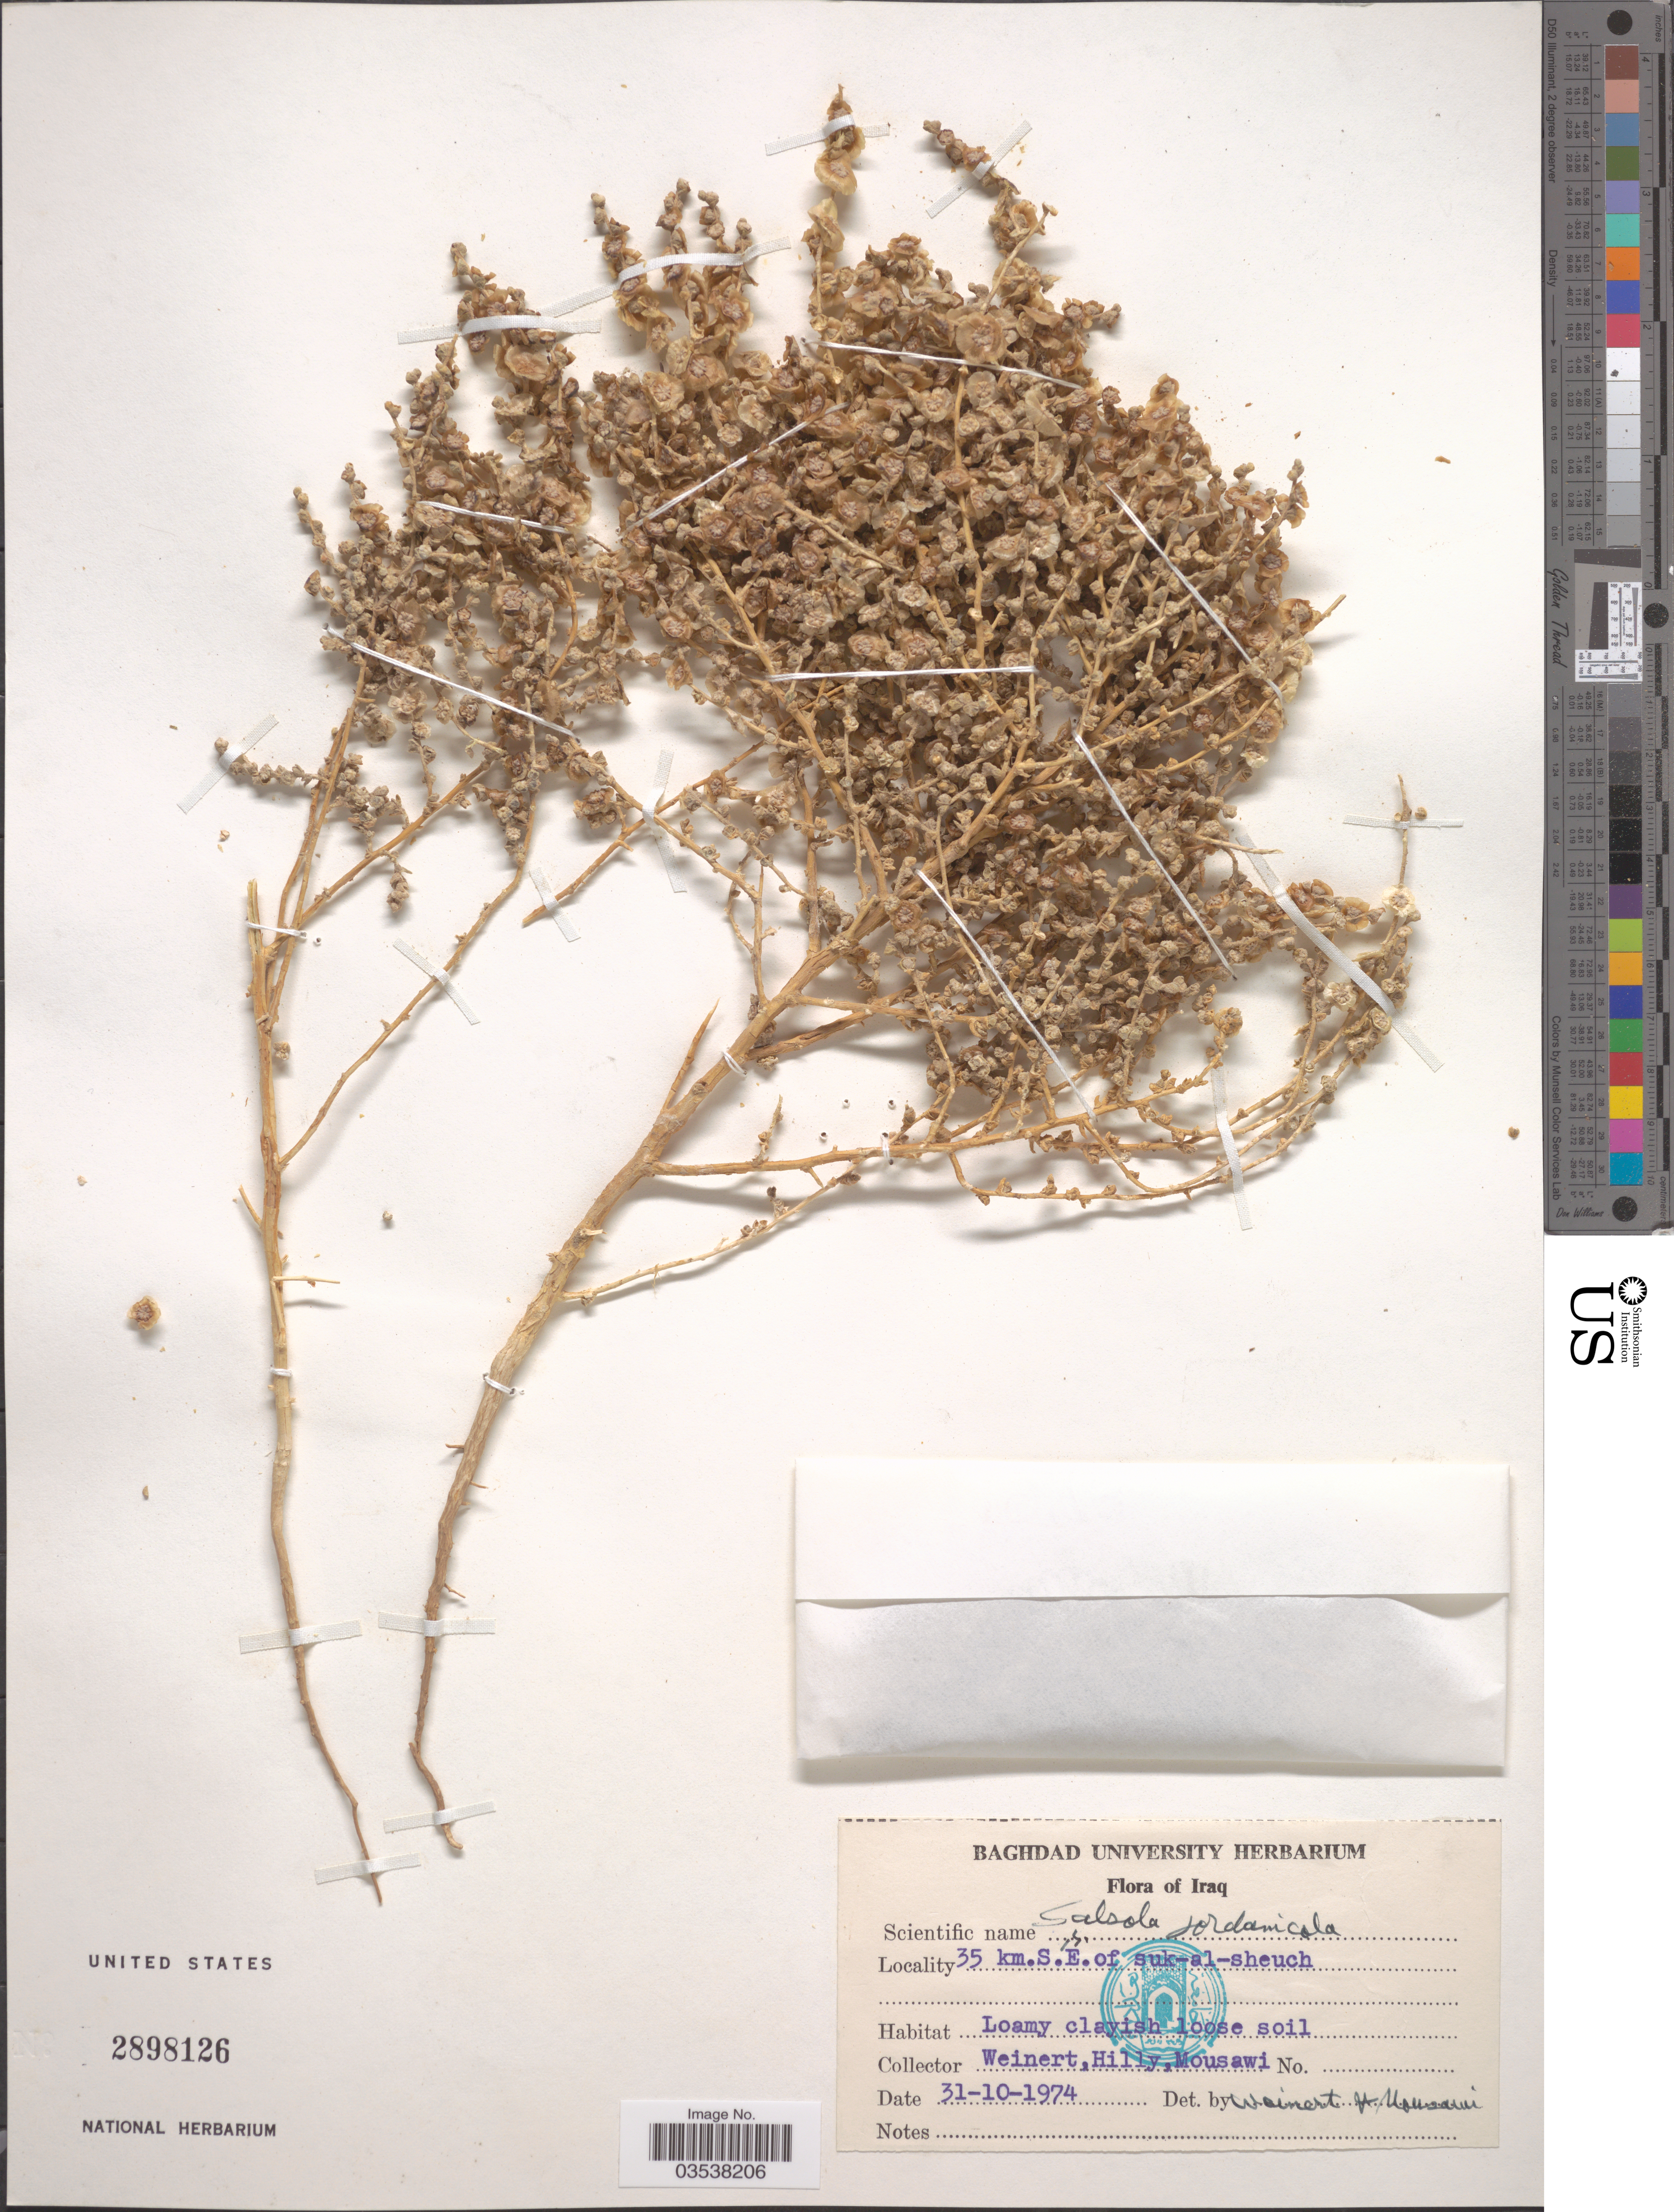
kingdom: Plantae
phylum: Tracheophyta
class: Magnoliopsida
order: Caryophyllales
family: Amaranthaceae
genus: Caroxylon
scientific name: Caroxylon jordanicola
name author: (Eig) Akhani & Roalson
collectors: Weinert, --, Hilly & Mousawi, --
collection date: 1974-10-31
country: Iraq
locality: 35 km. S. E. of suk-al-sheuch.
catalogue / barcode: US 2898126